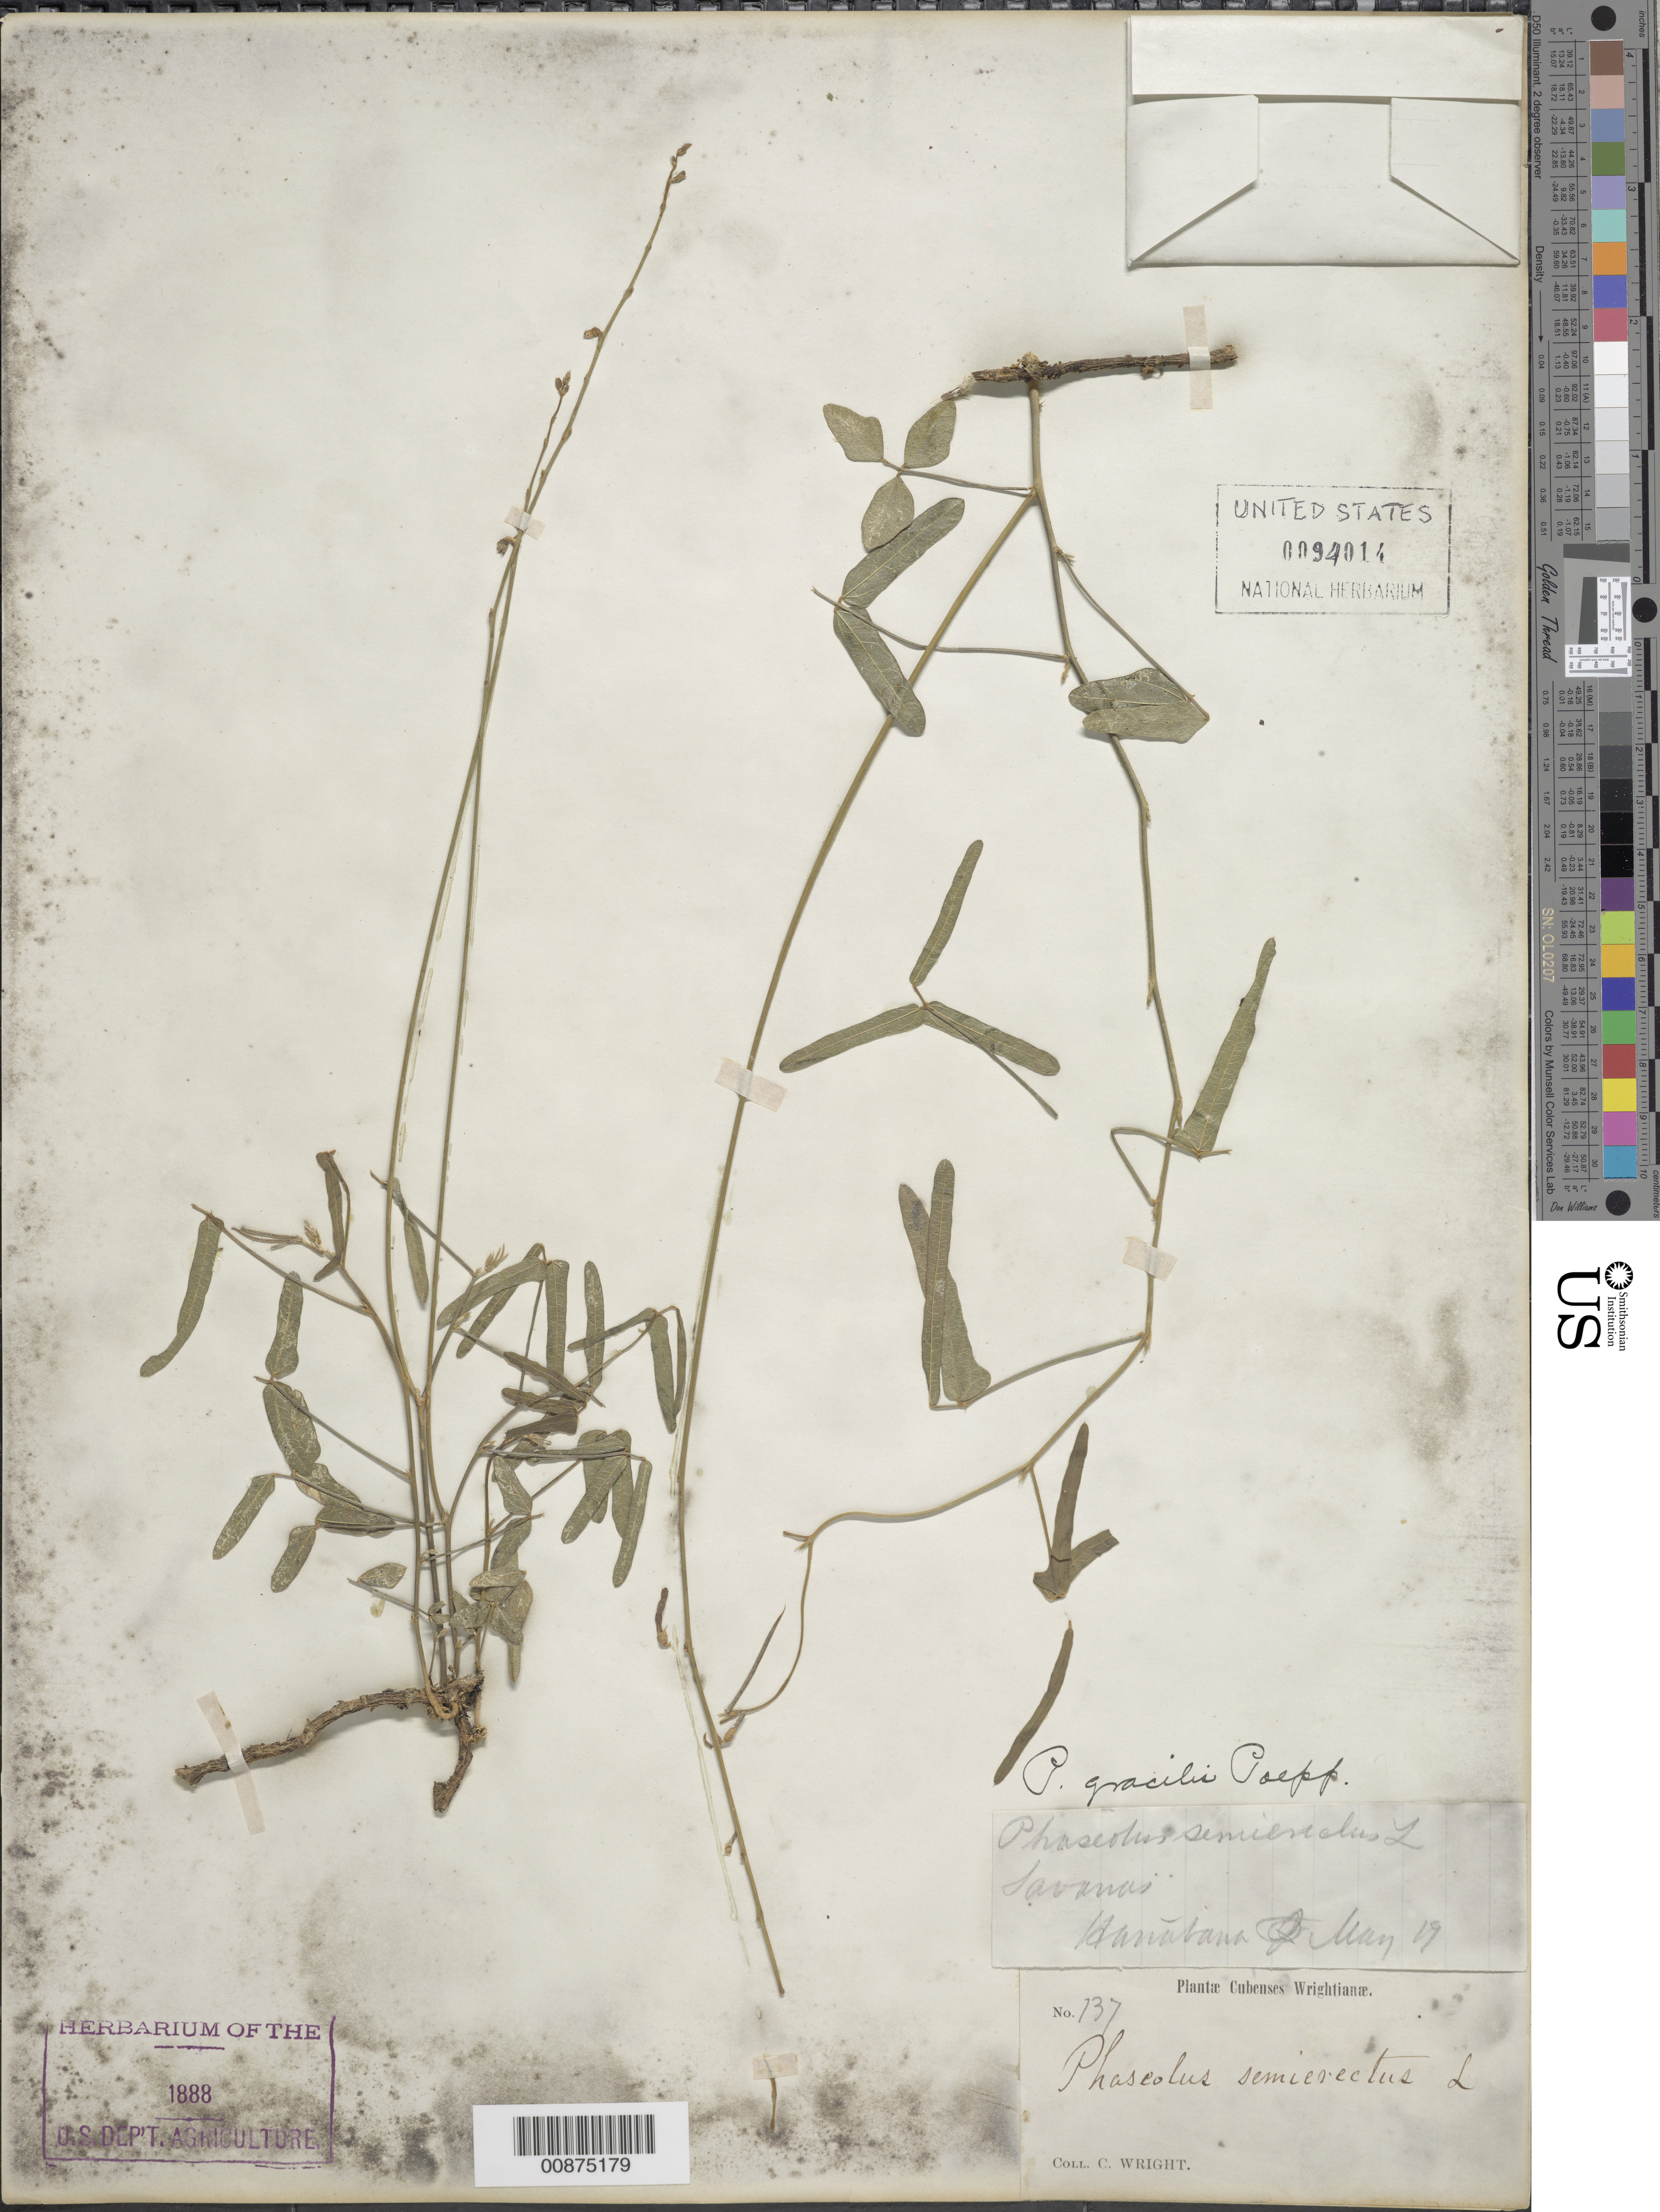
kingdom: Plantae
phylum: Tracheophyta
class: Magnoliopsida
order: Fabales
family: Fabaceae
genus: Macroptilium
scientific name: Macroptilium gracile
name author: (Poepp. ex Benth.) Urb.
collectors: C. Wright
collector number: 137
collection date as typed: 1800 to -- --- 1899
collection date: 1800/1899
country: Cuba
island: Cuba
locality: Cuba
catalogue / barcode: US 94014